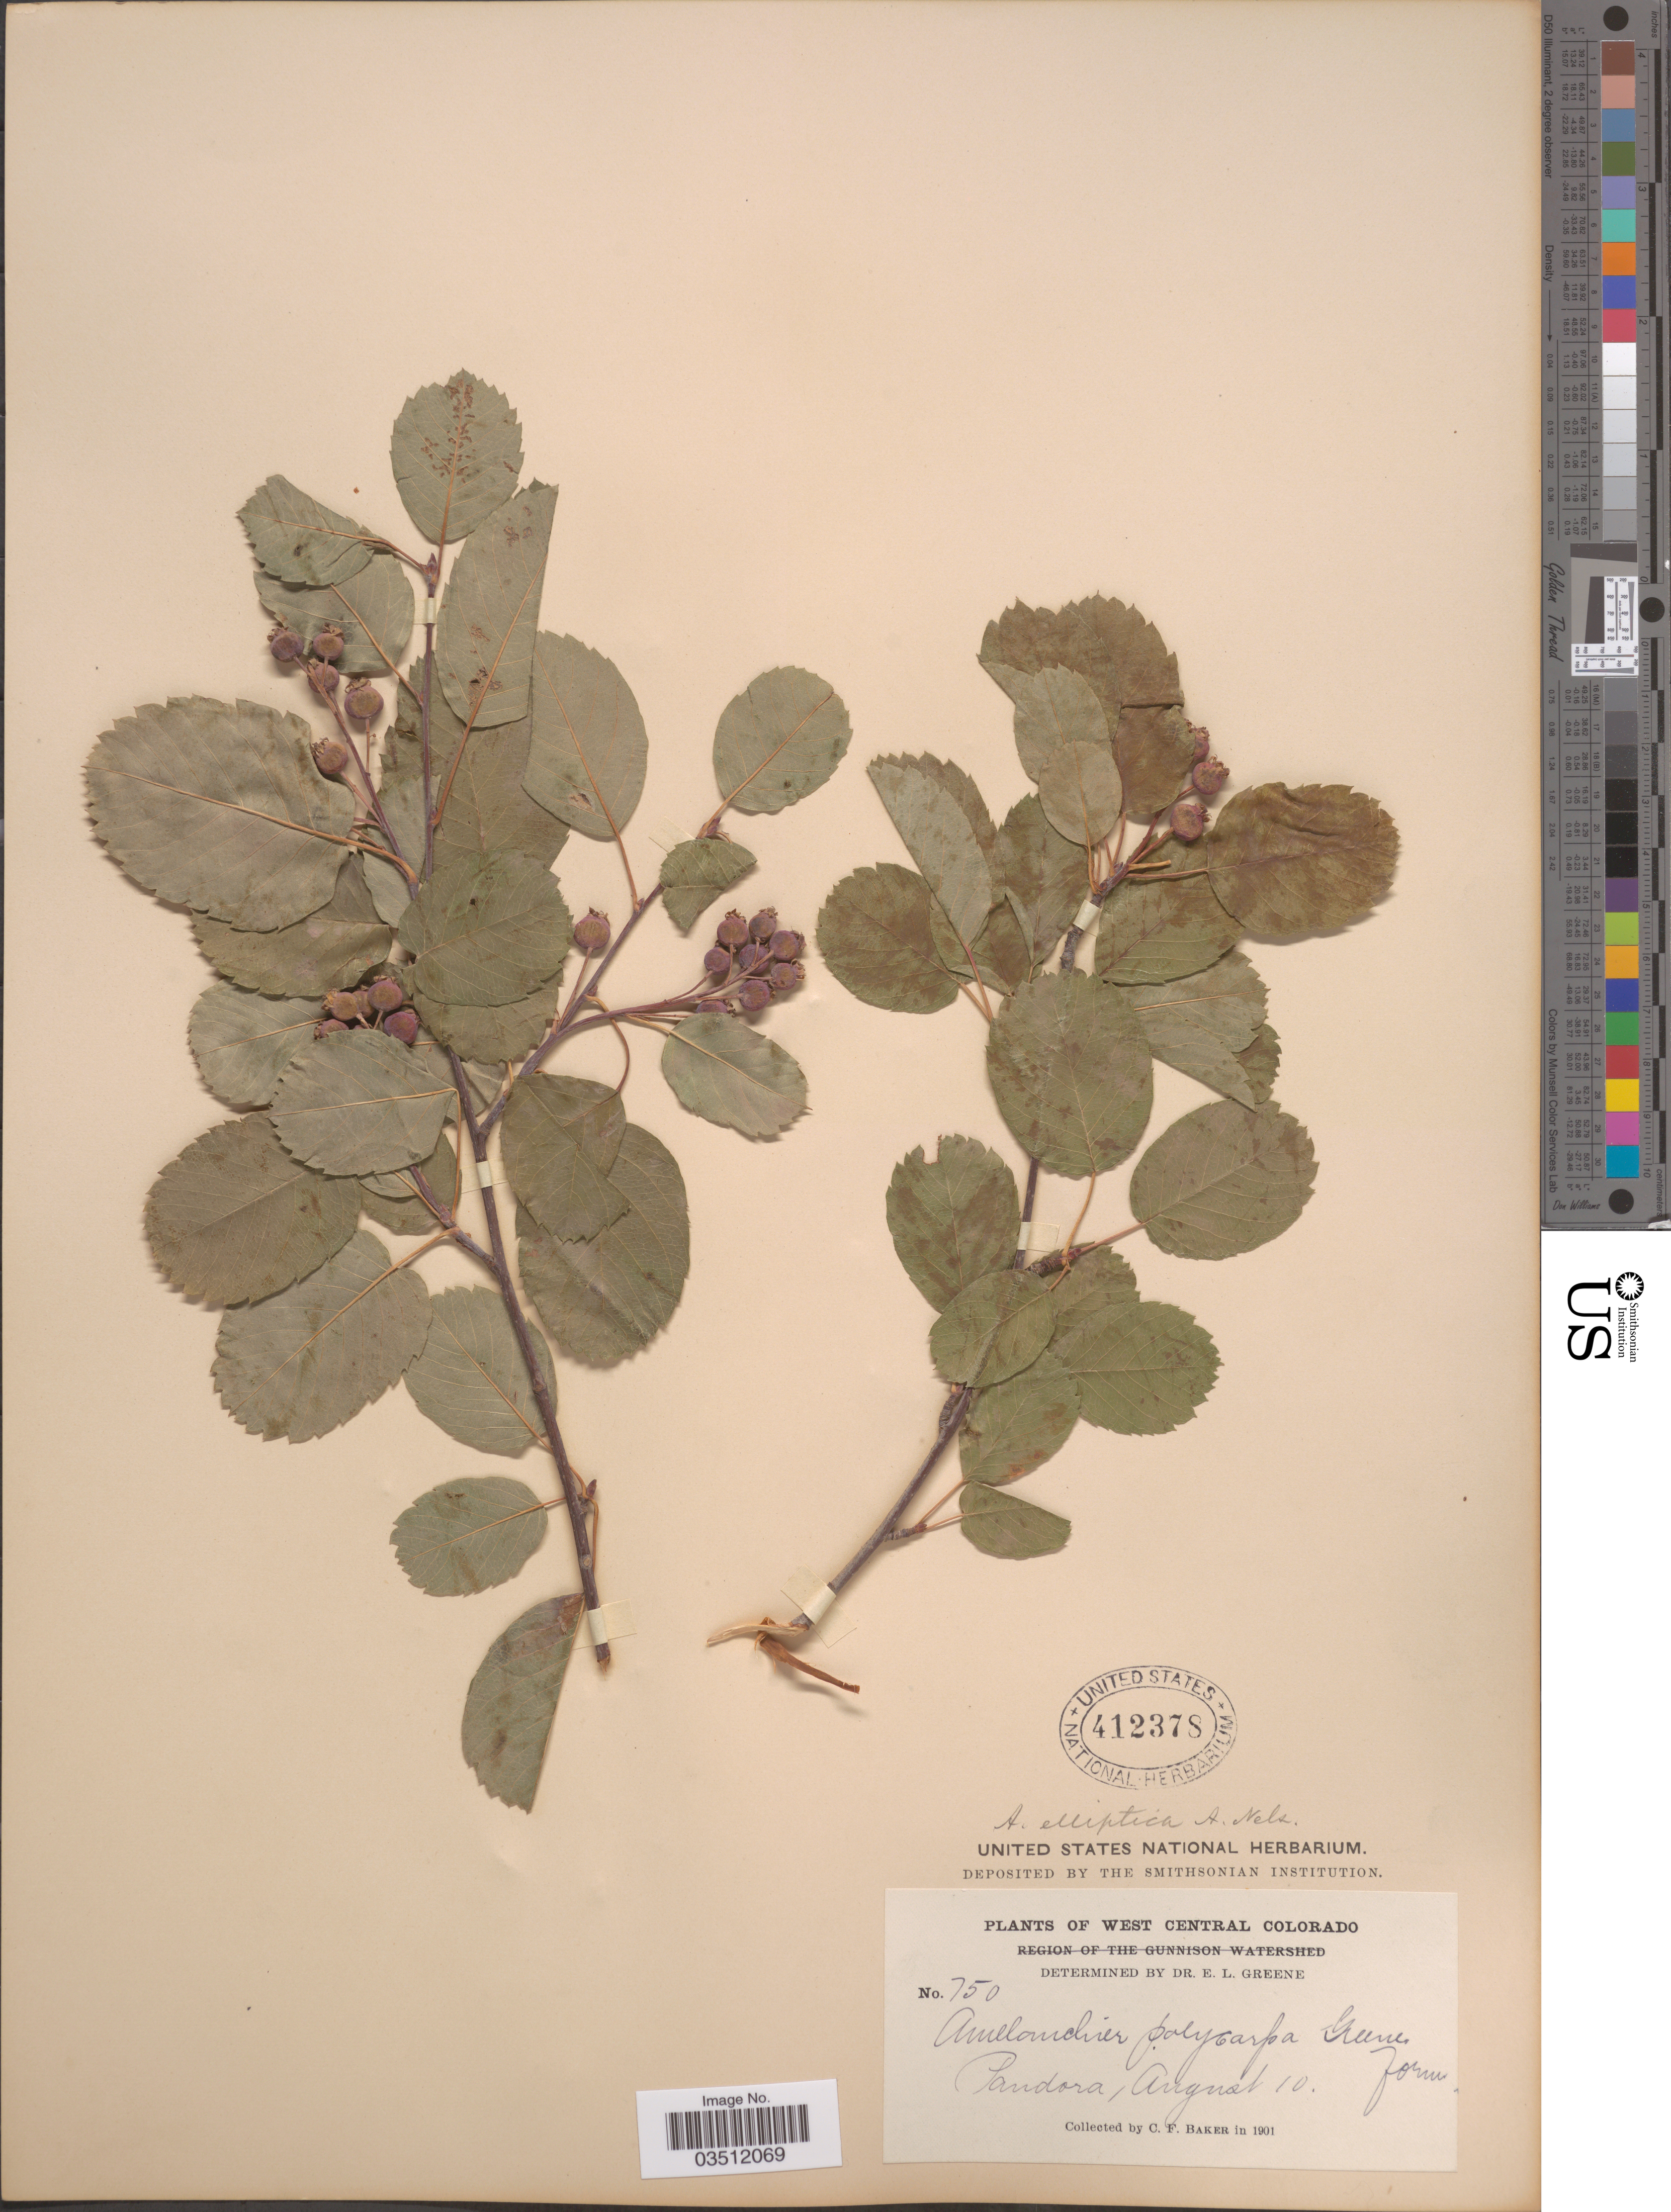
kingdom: Plantae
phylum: Tracheophyta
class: Magnoliopsida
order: Rosales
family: Rosaceae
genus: Amelanchier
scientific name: Amelanchier elliptica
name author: A. Nelson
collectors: C. F. Baker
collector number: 750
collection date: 1901-08-10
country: United States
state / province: Colorado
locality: West Central Colorado. Pandora.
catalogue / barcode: US 412378